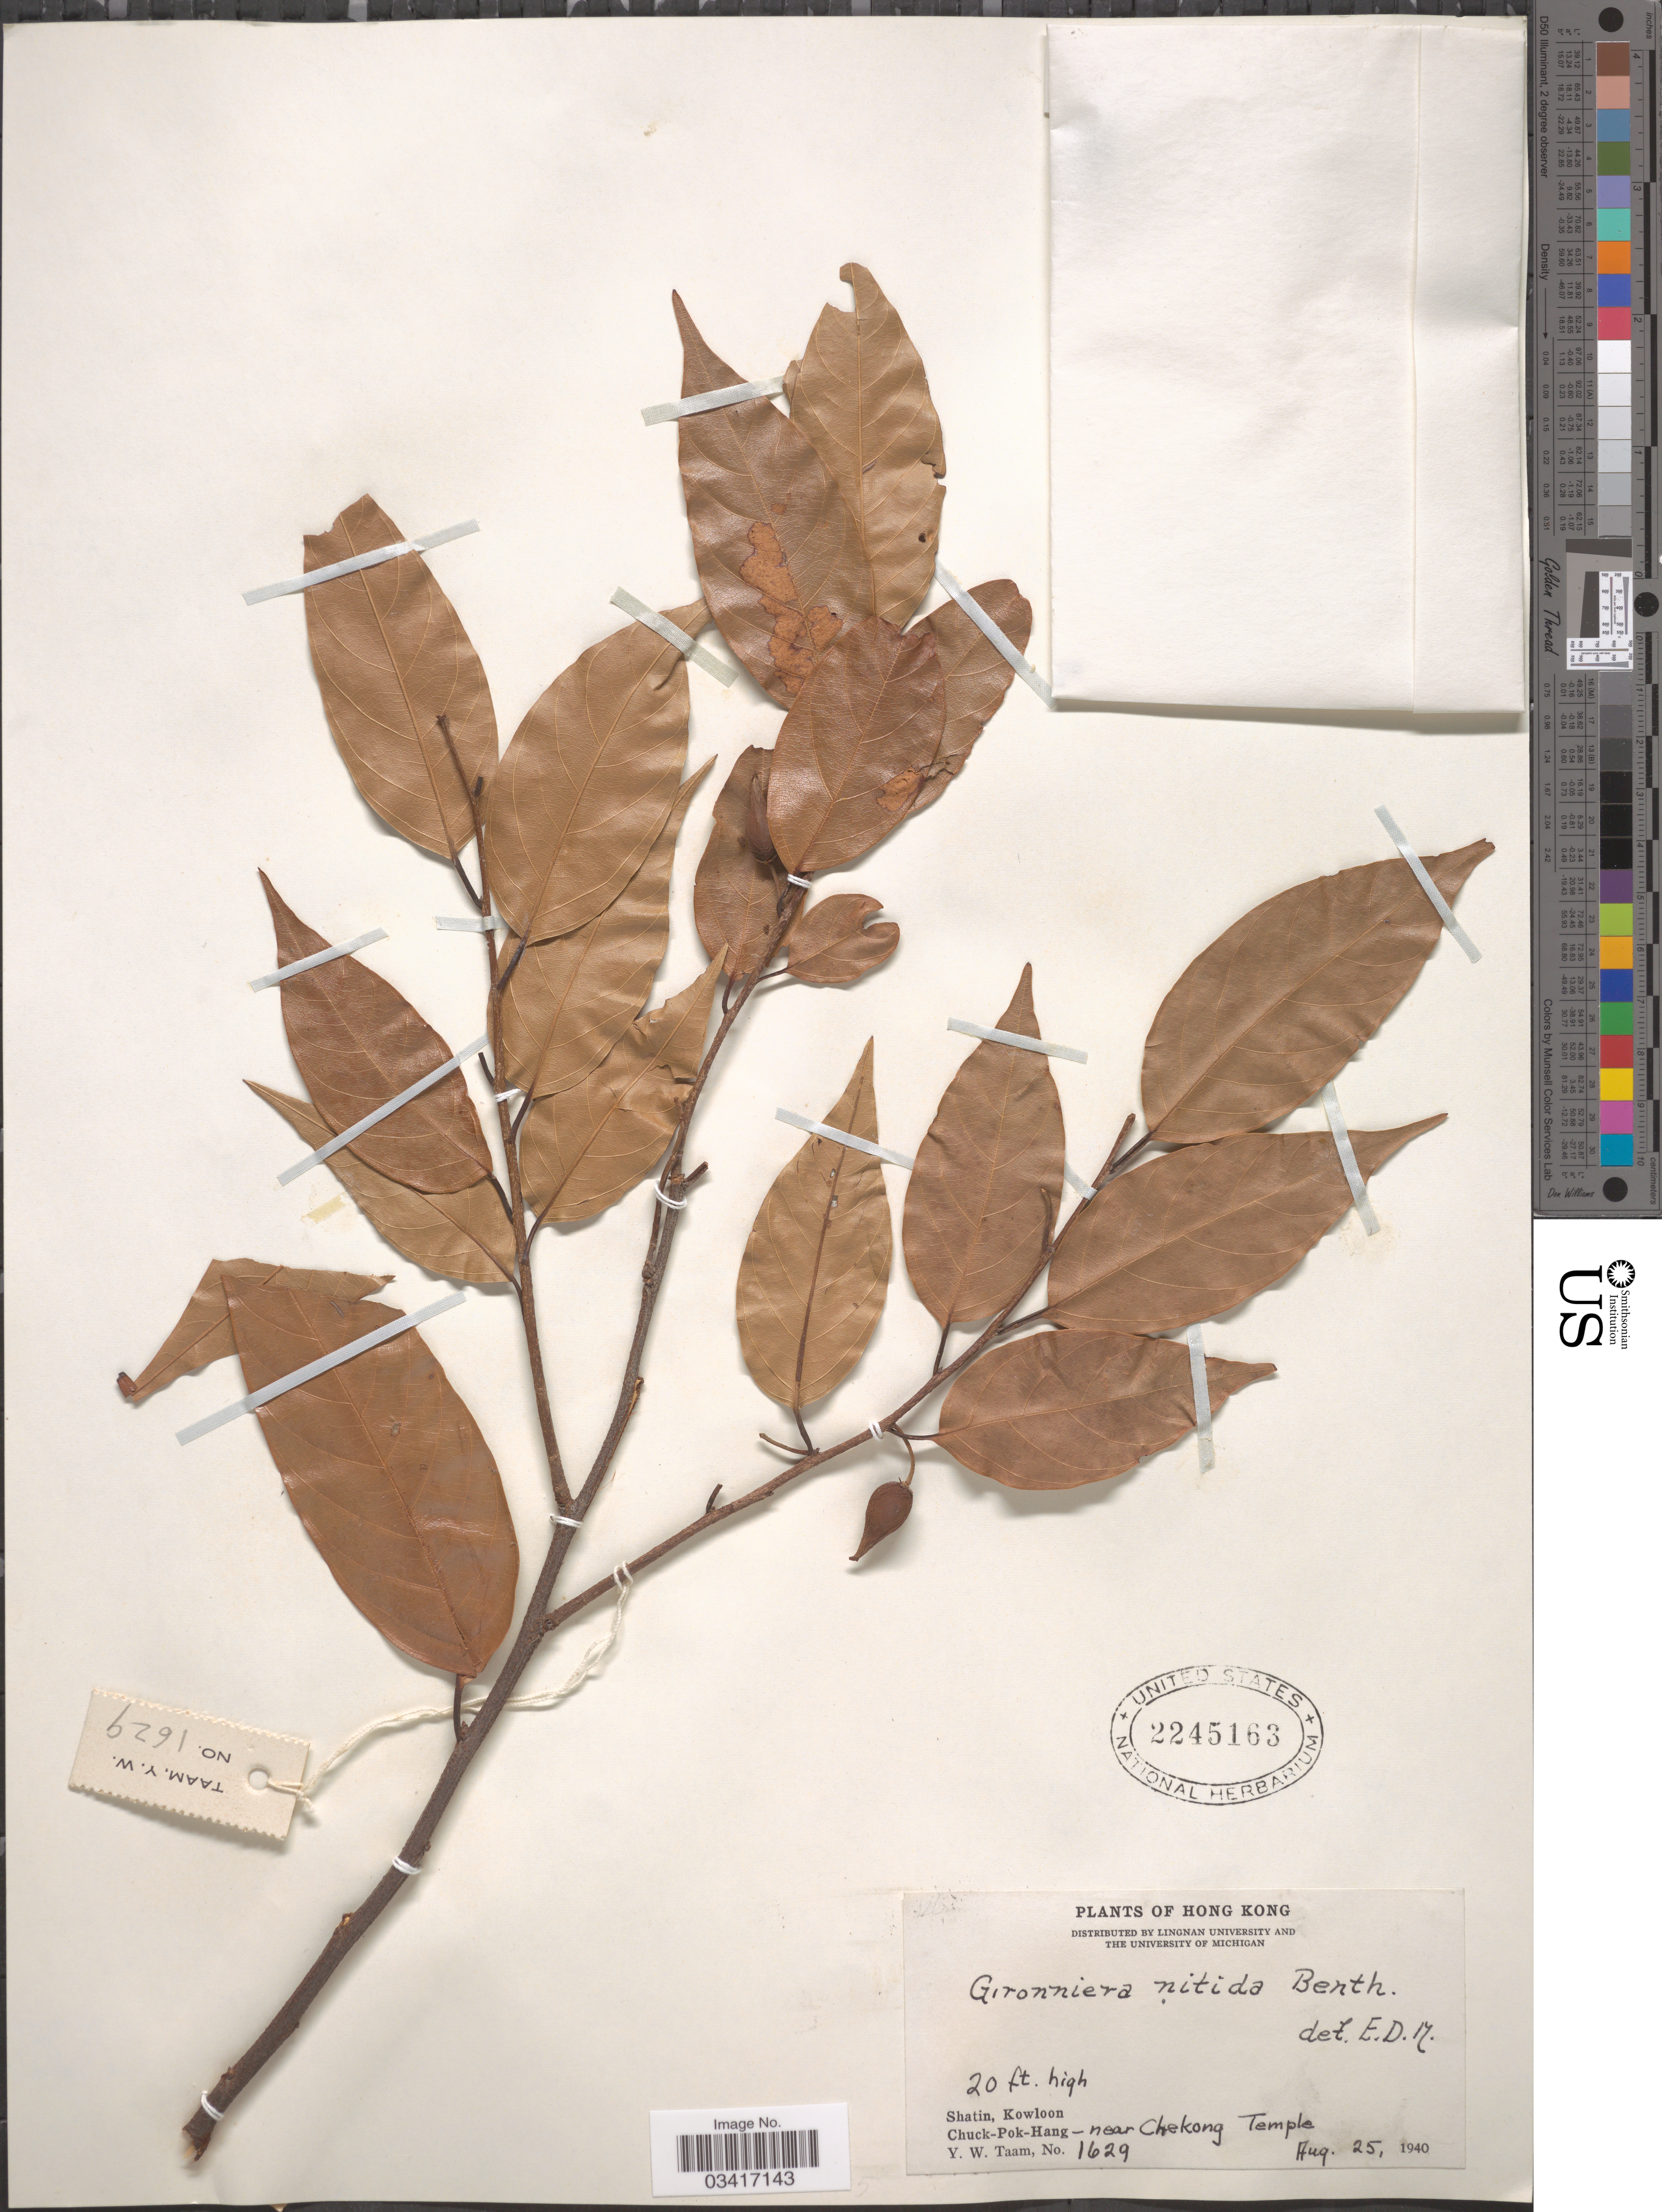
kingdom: Plantae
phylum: Tracheophyta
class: Magnoliopsida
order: Rosales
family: Cannabaceae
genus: Gironniera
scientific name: Gironniera nitida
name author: Benth.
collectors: Y. W. Taam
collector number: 1629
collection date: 1940-08-25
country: China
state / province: Hong Kong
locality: Shatin, Kowloon. Chuck-Pok-Hang- near Chekong Temple.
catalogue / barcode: US 2245163